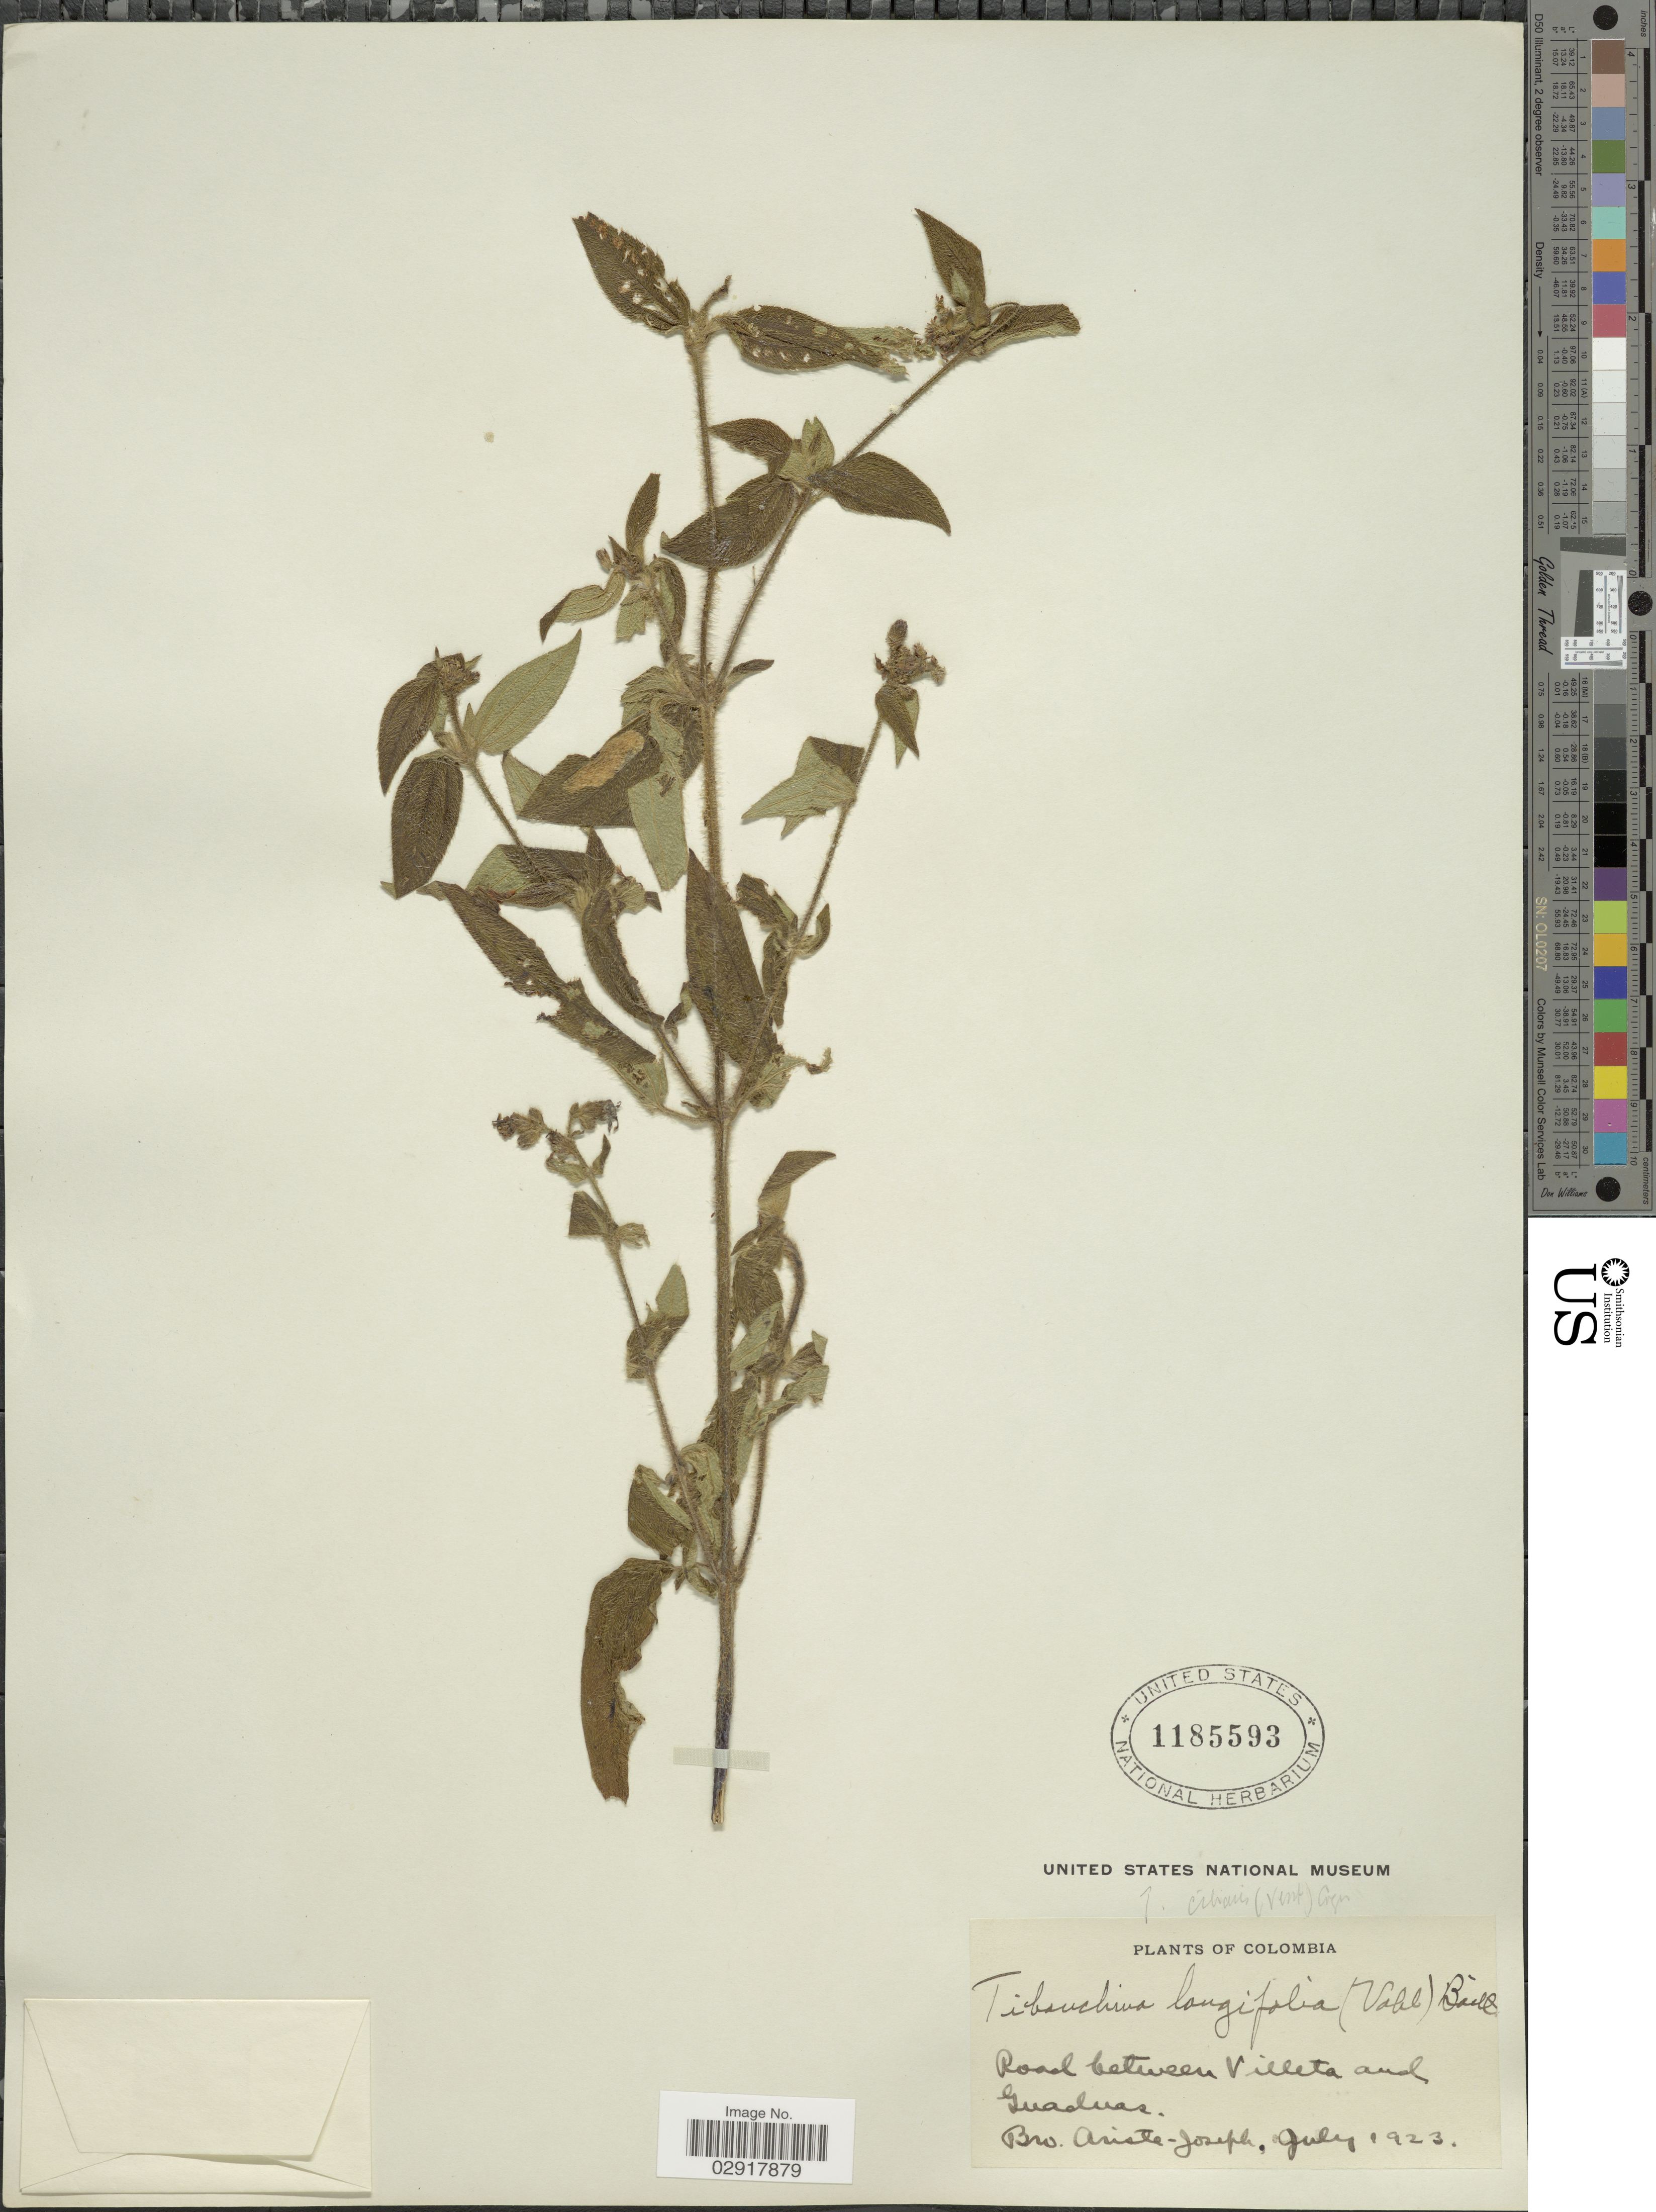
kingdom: Plantae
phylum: Tracheophyta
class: Magnoliopsida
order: Myrtales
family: Melastomataceae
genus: Chaetogastra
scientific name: Chaetogastra sp.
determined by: Strong, Mark T., (BOT), Smithsonian Institution - National Museum of Natural History (UNITED STATES)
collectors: Bro. Ariste-Joseph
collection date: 1923-07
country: Colombia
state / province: Cundinamarca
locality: Road between Villeta and Guaduas.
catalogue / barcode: US 1185593